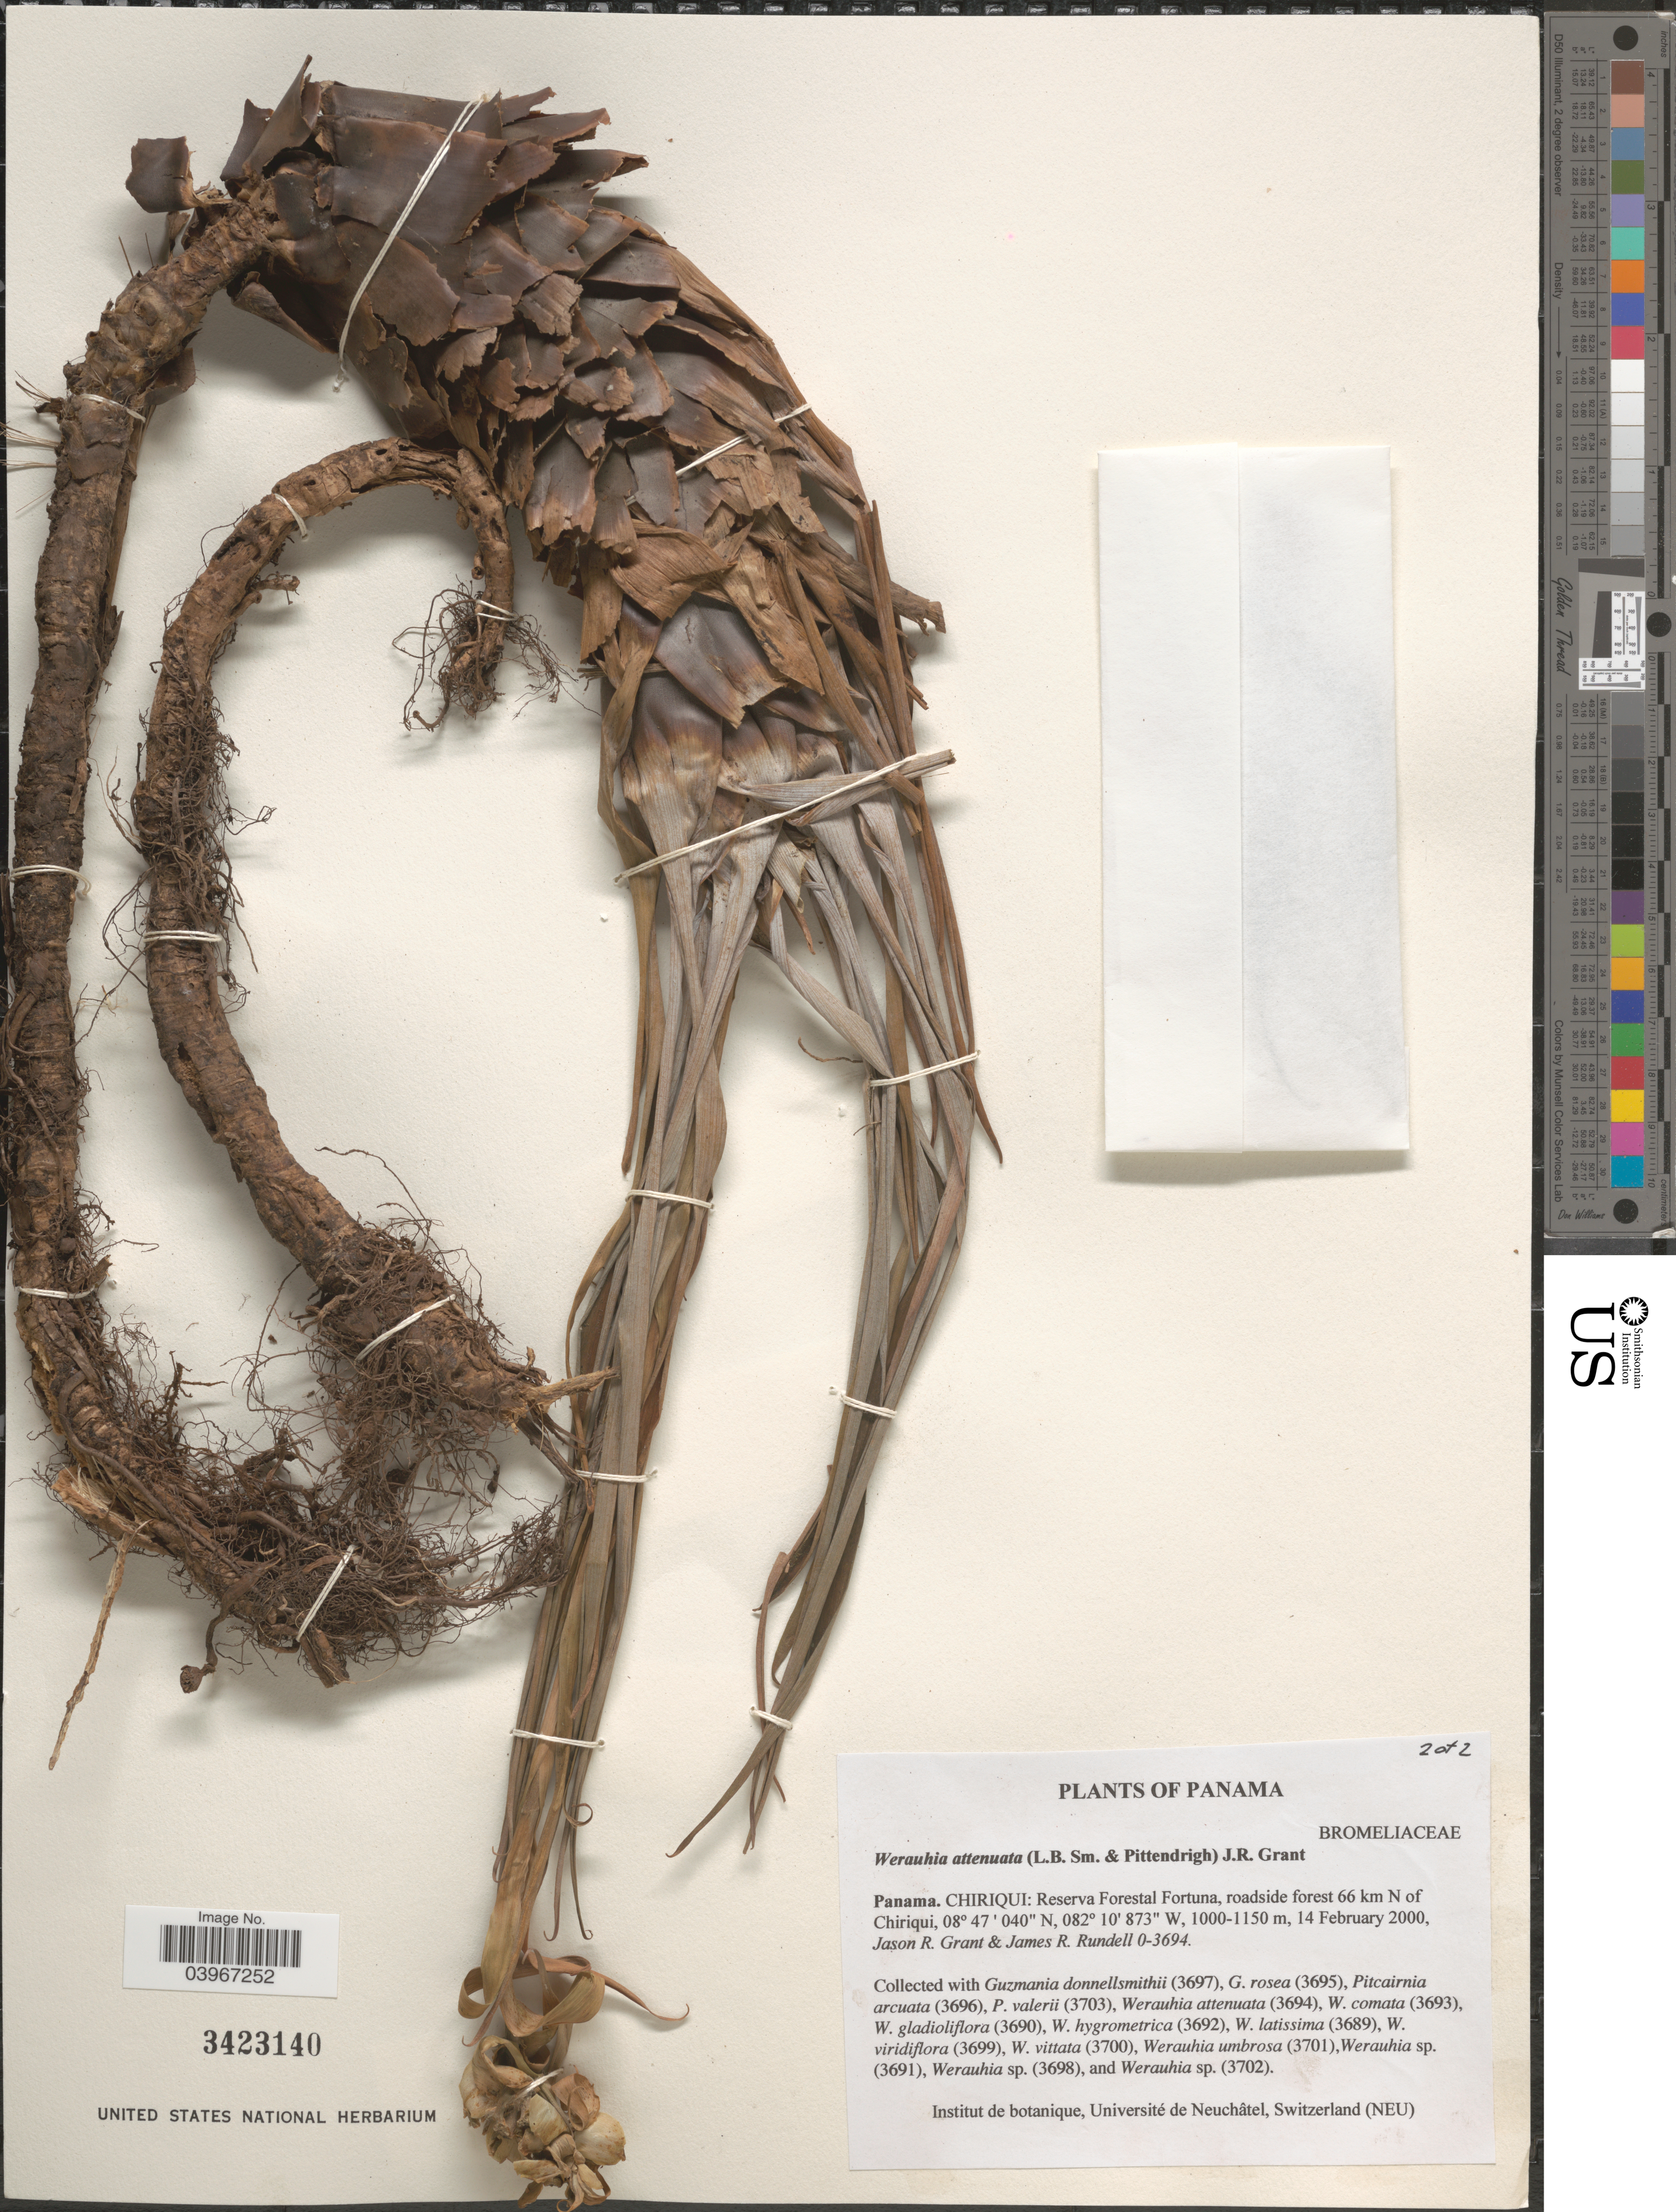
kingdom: Plantae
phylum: Tracheophyta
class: Liliopsida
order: Poales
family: Bromeliaceae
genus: Werauhia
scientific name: Werauhia attenuata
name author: (L.B. Sm. & Pittendr.) J.R. Grant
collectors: J. R. Grant & J. R. Rundell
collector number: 0-3694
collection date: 2000-02-14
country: Panama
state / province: Chiriqui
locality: Reserva Forestal Fortuna, roadside forest 66 km N of Chiriqui.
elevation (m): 1000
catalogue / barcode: US 3423140